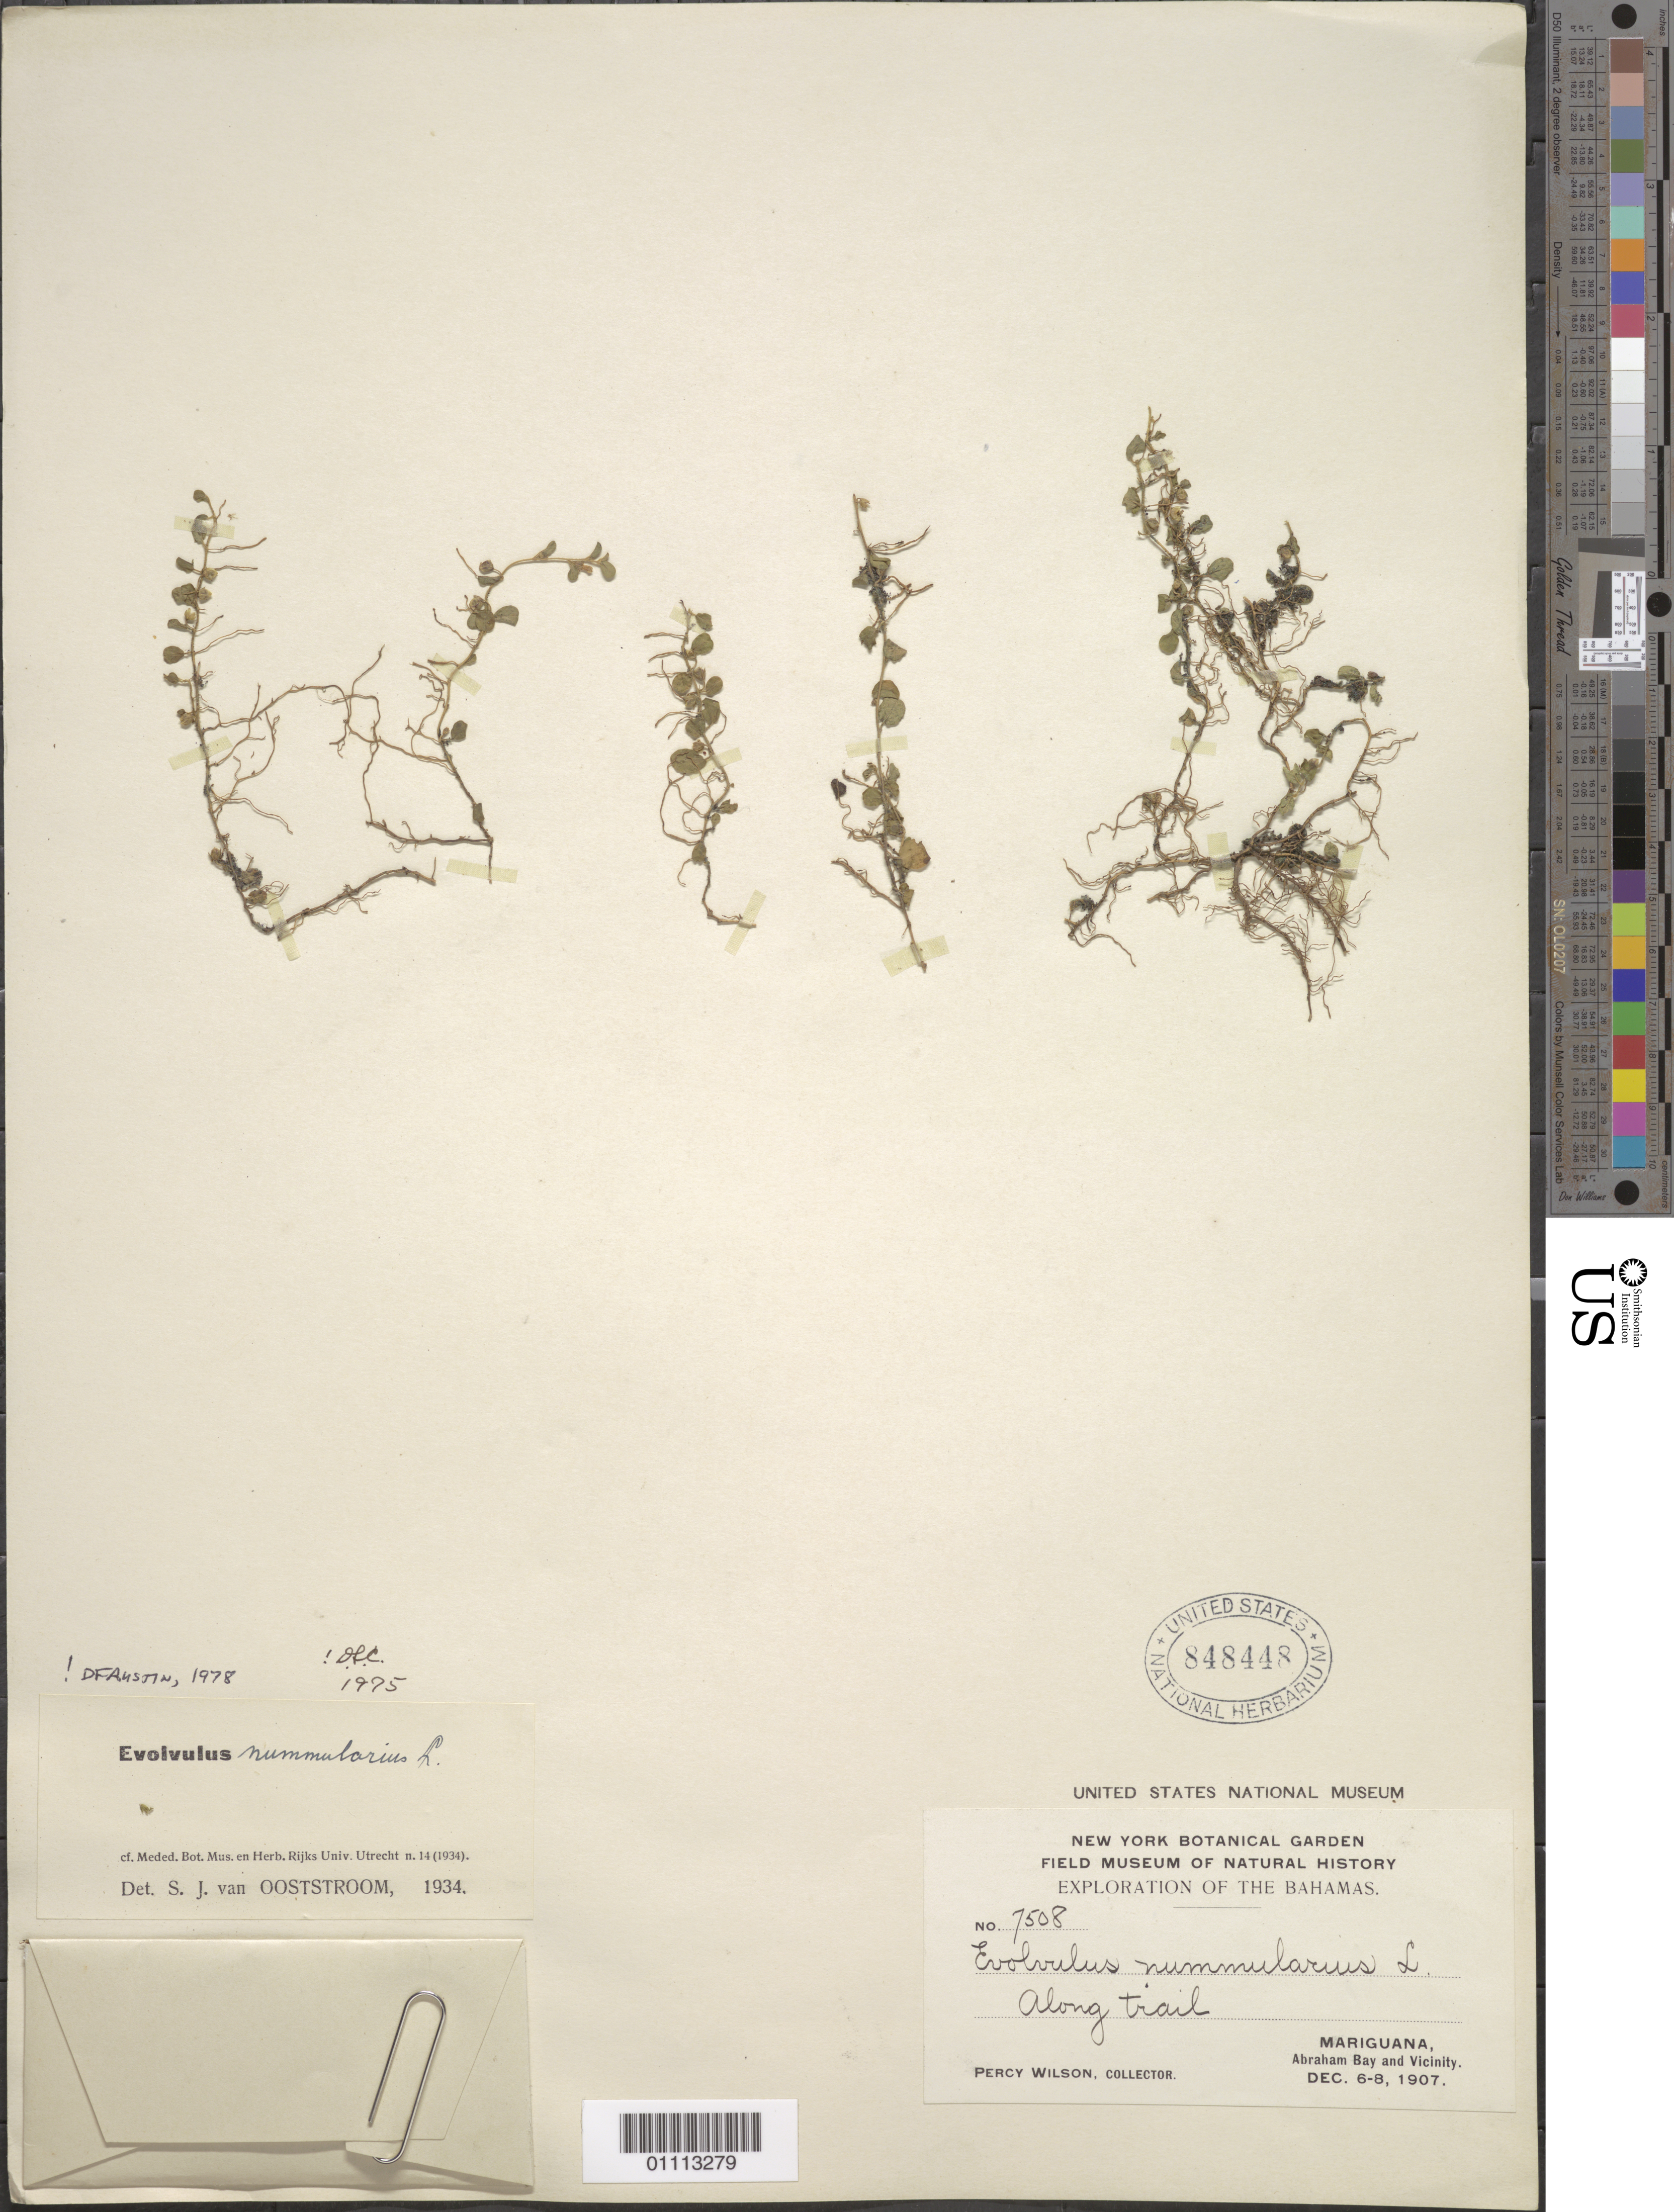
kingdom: Plantae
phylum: Tracheophyta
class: Magnoliopsida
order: Solanales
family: Convolvulaceae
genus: Evolvulus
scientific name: Evolvulus nummularius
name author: (L.) L.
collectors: P. Wilson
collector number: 7508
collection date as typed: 06 Dec 1907 to 08 Dec 1907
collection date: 1907-12-06/1907-12-08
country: Bahamas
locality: Mariguana. Abraham Bay and vicinity. Along trail.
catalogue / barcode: US 848448